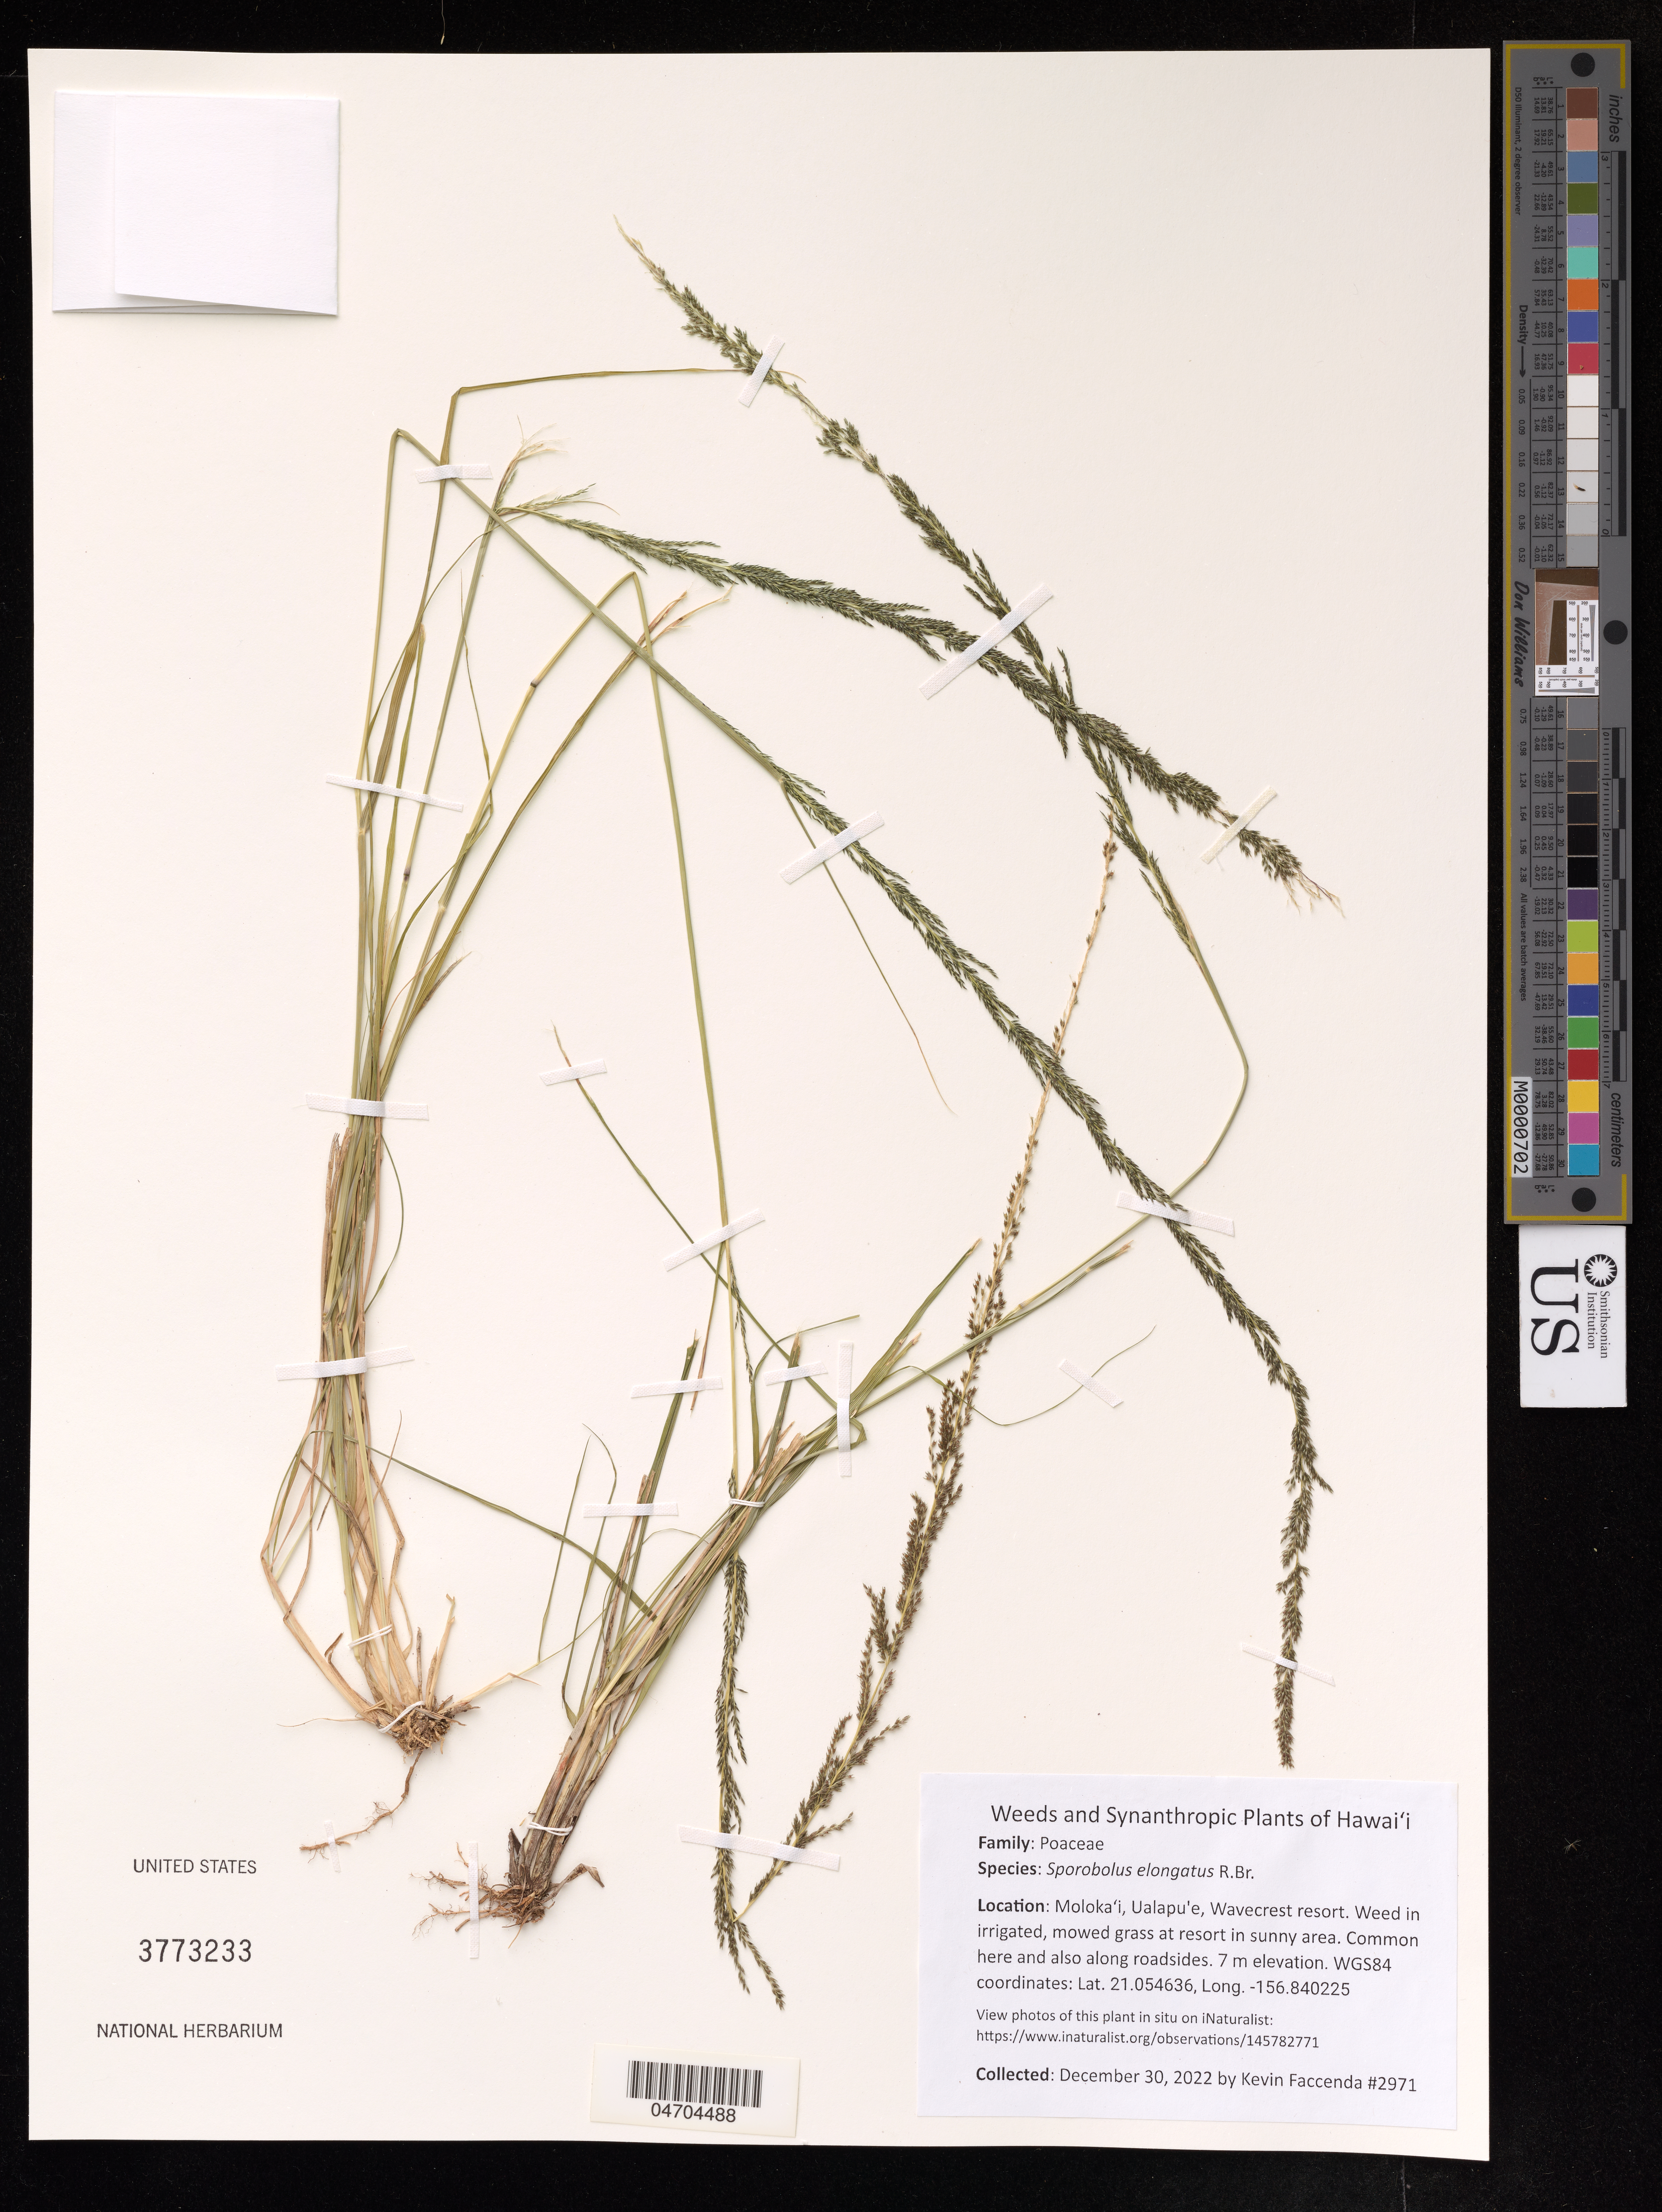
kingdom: Plantae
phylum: Tracheophyta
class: Liliopsida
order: Poales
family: Poaceae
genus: Sporobolus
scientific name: Sporobolus elongatus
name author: R. Br.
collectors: K. Faccenda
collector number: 2971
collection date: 2022-12-30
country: United States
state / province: Hawaii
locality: Moloka'i, Ualapu'e, Wavecrest resort. Weed in irrigated, mowed grass at resort in sunny area. Common here and also along roadsides.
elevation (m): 7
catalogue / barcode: US 3773233